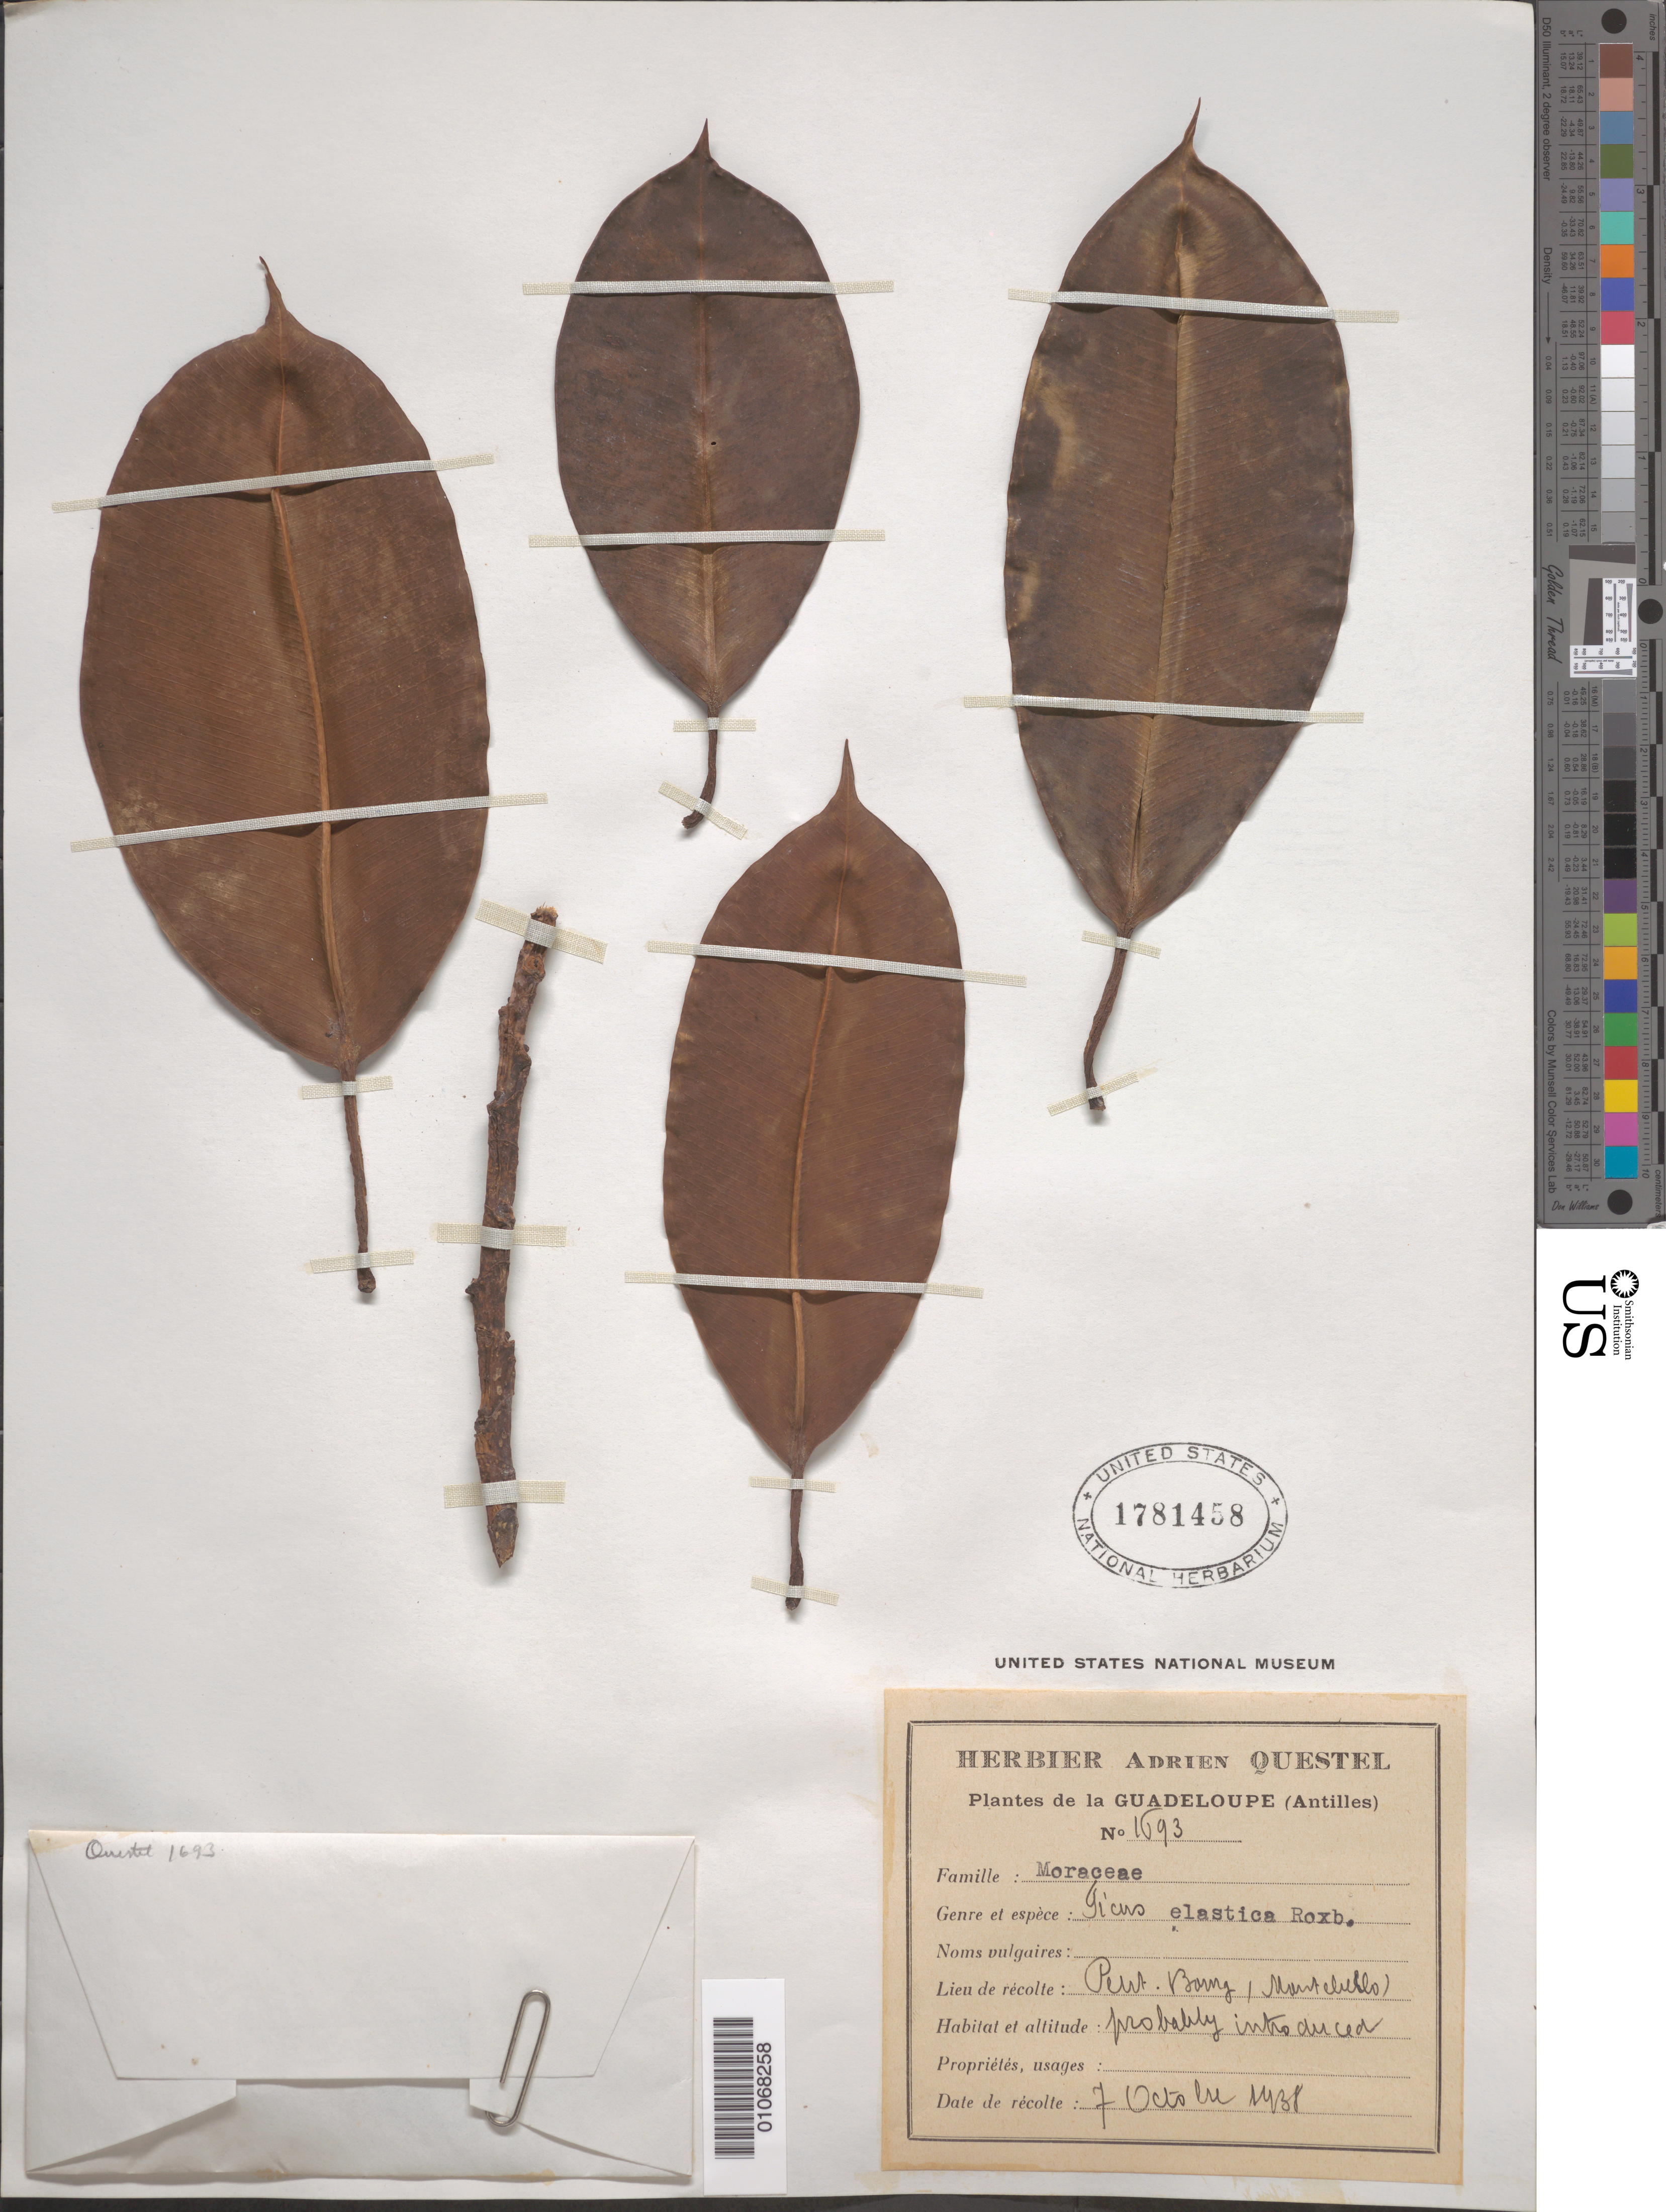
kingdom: Plantae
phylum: Tracheophyta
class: Magnoliopsida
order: Rosales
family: Moraceae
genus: Ficus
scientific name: Ficus elastica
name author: Roxb.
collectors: A. Questel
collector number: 1693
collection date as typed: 07 Oct 1938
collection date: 1938-10-07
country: Guadeloupe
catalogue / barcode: US 1781458